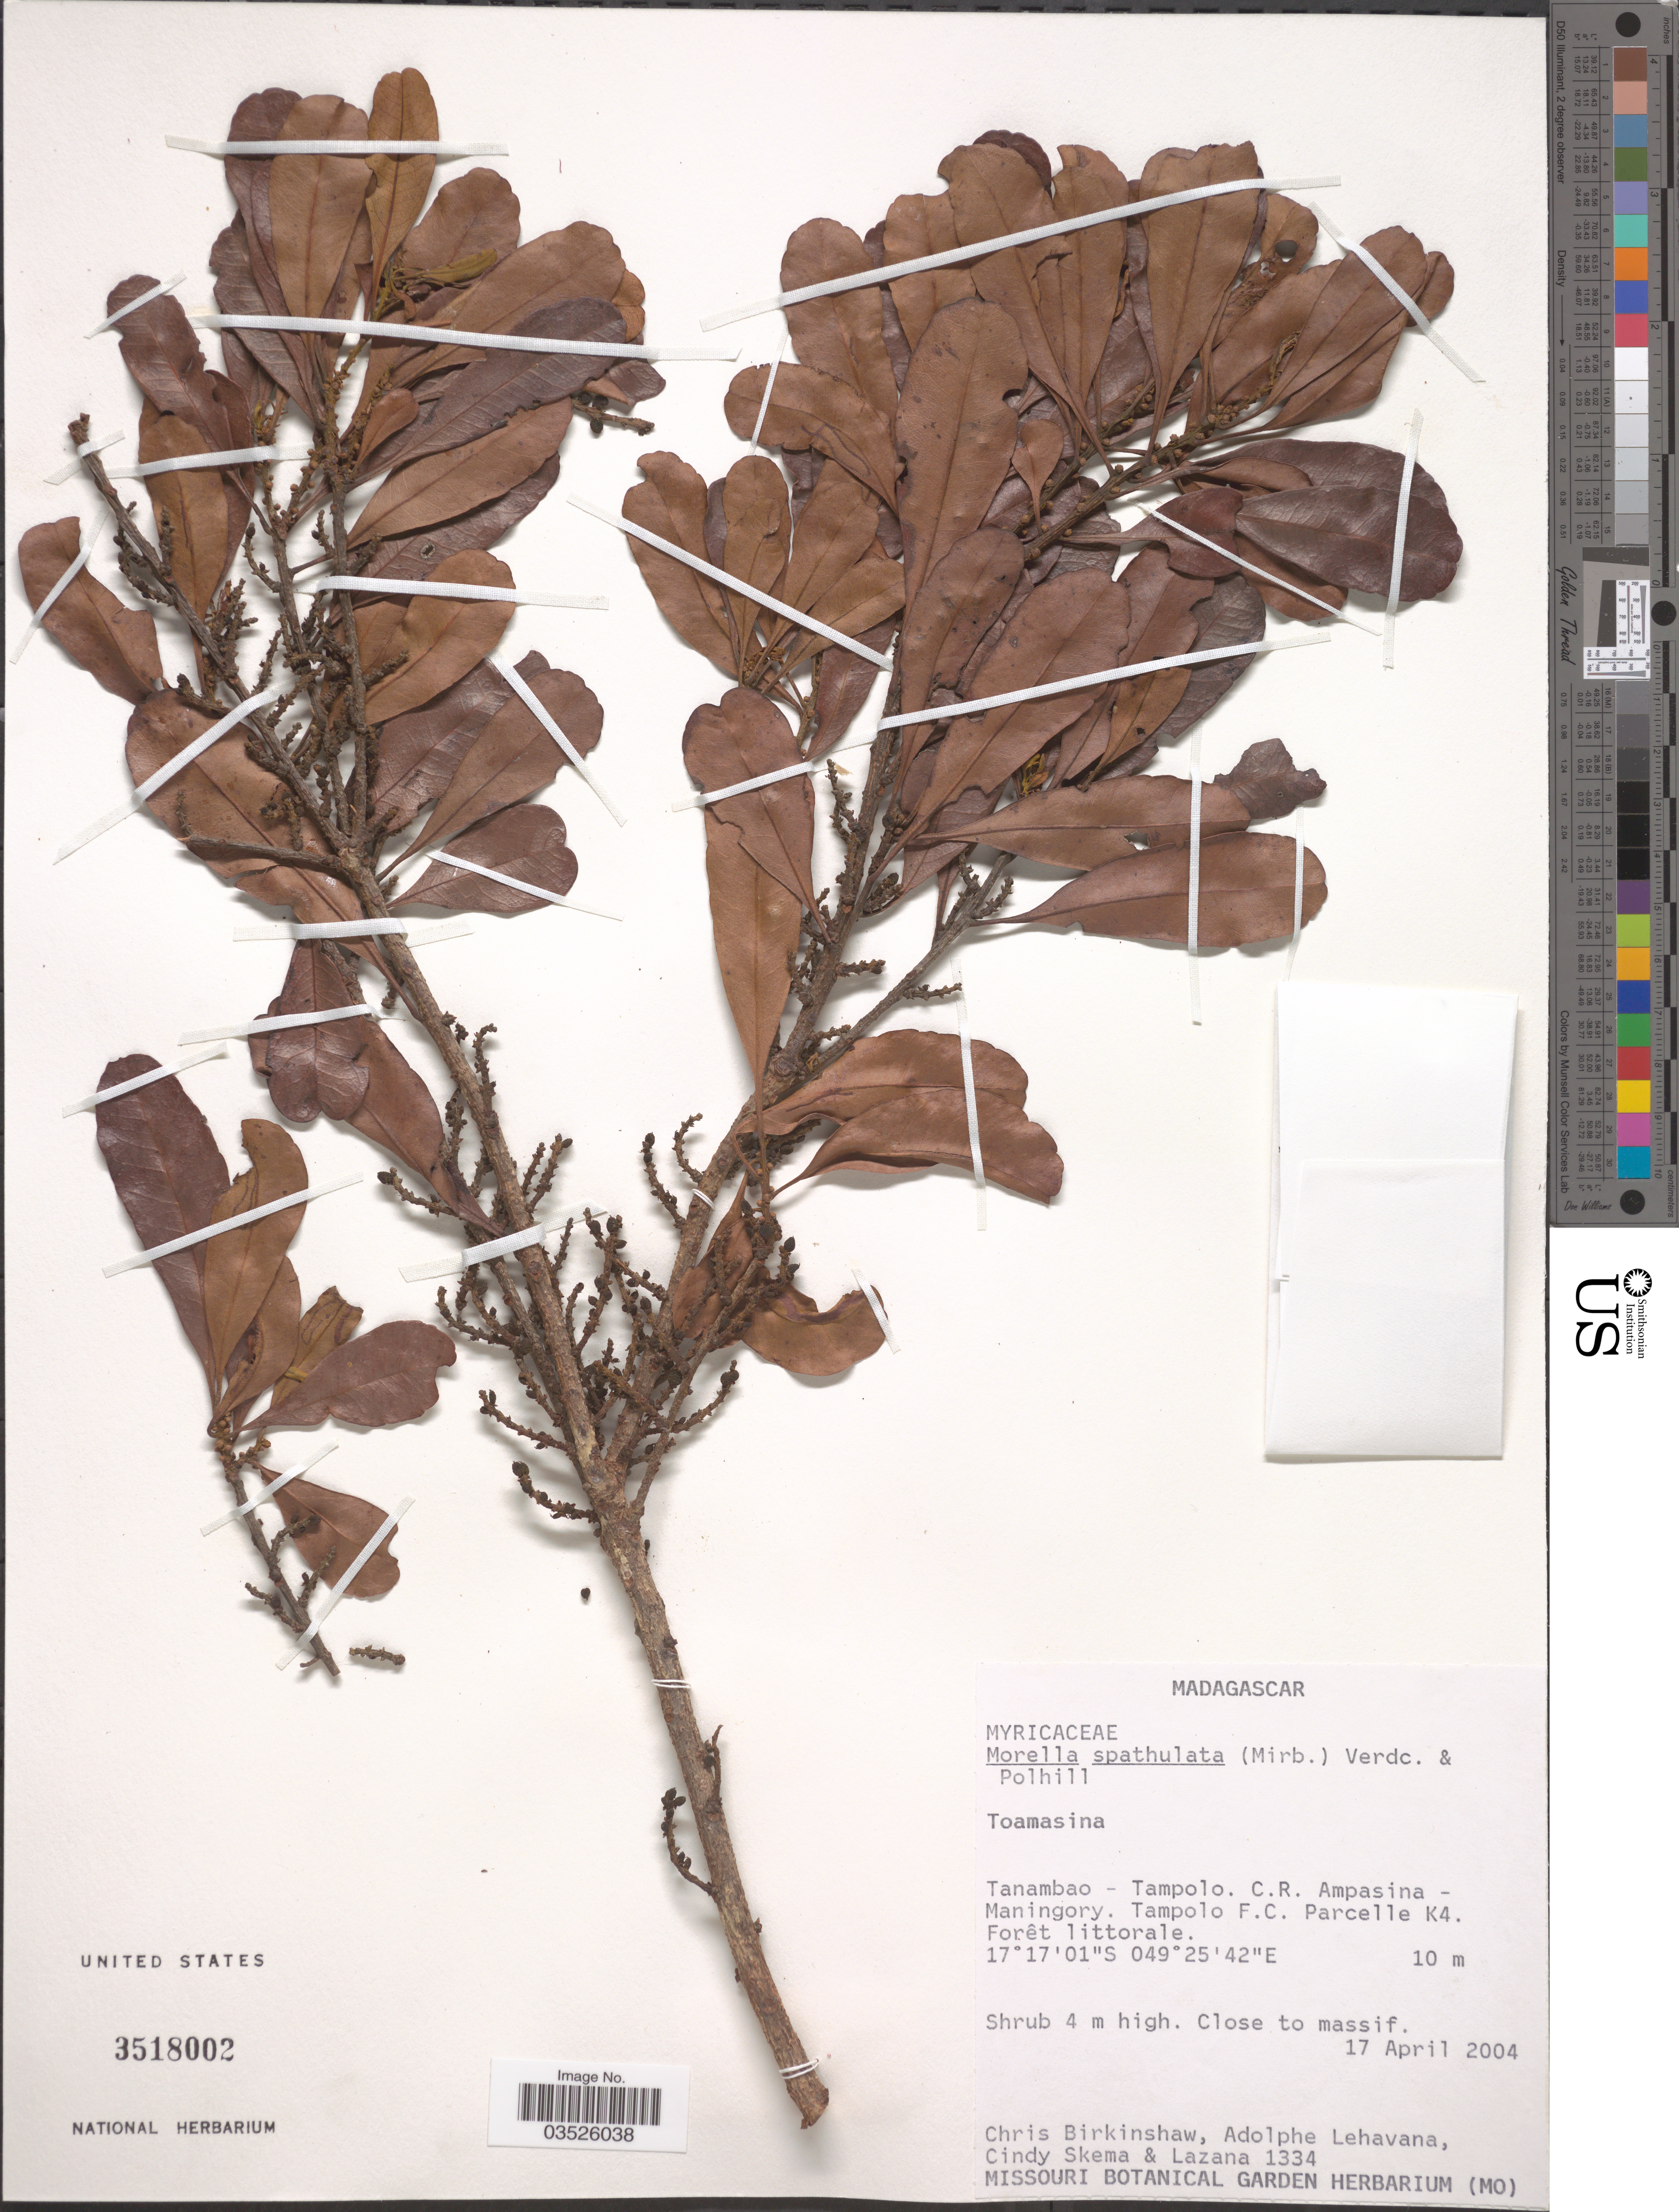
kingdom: Plantae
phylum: Tracheophyta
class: Magnoliopsida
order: Fagales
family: Myricaceae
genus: Morella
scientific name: Morella spathulata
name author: (Mirb.) Verdc. & Polhill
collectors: C. R. Birkinshaw, A. Lehavana, C. Skema & Lazana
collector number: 1334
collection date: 2004-04-17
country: Madagascar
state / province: Analanjirofo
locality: Tanambao - Tampolo. C.R. Ampasina - Maningory. Tampolo F.C. Parcelle K4.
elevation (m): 10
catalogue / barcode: US 3518002